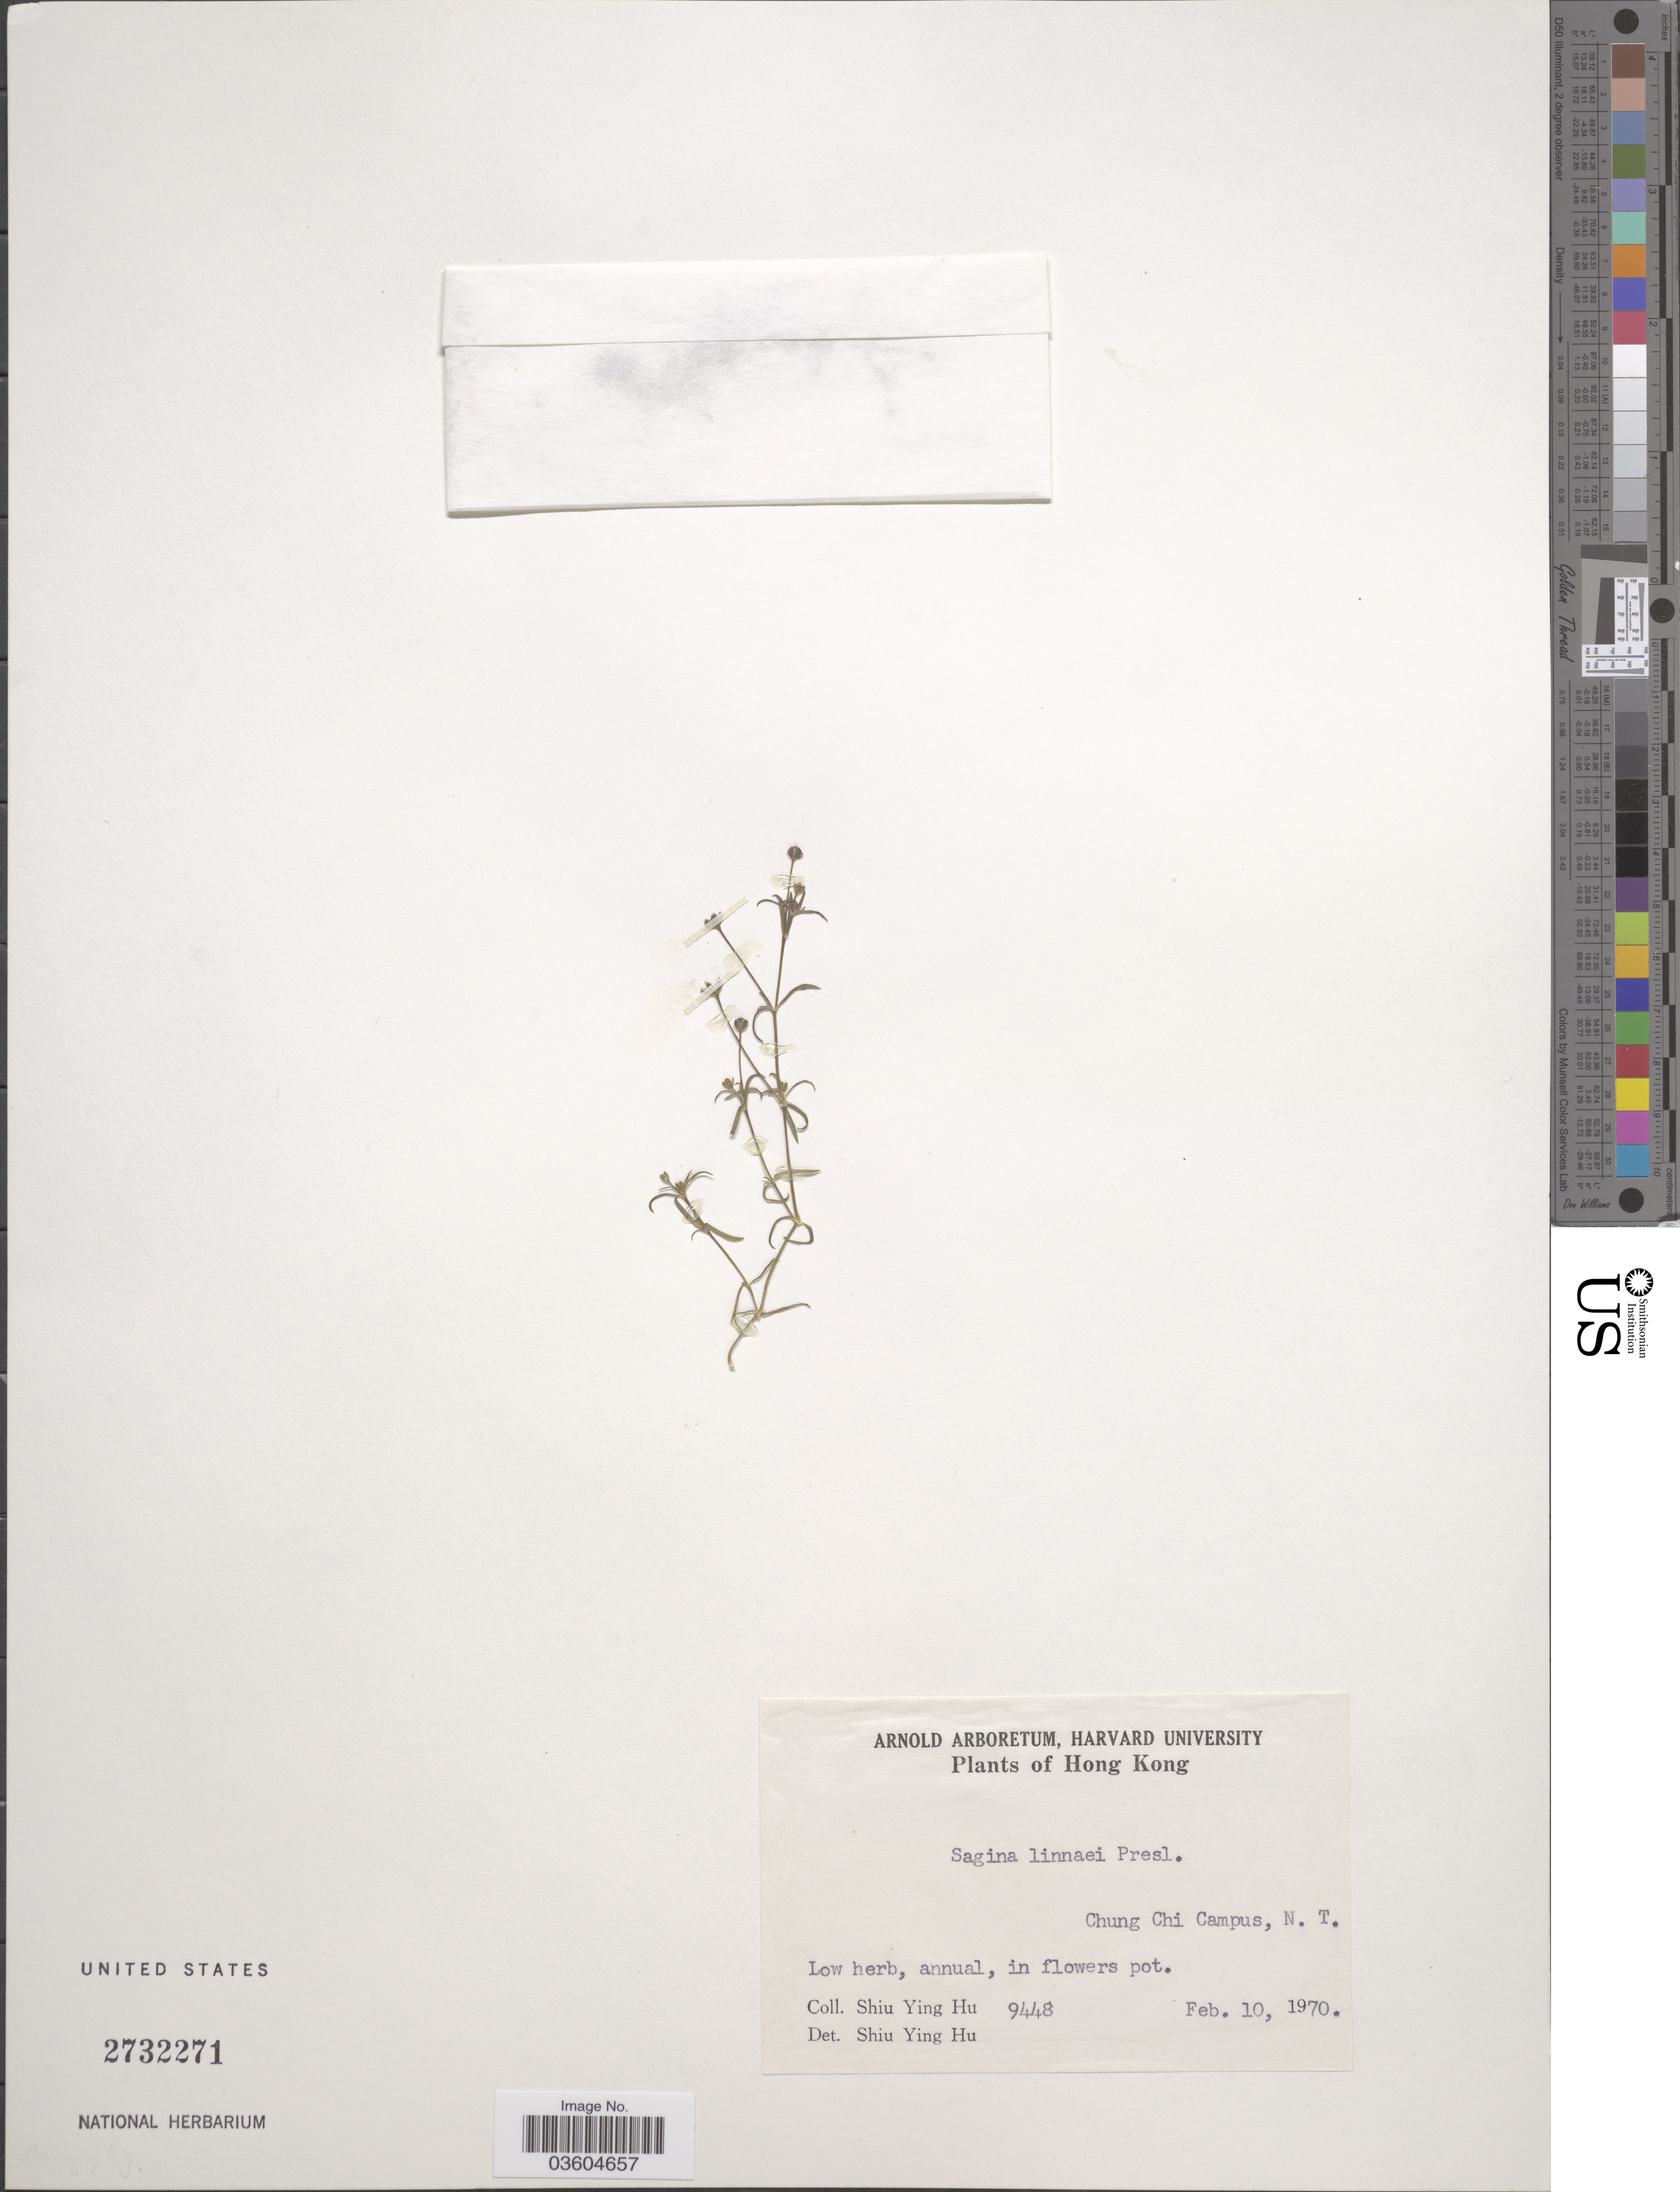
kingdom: Plantae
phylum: Tracheophyta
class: Magnoliopsida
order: Caryophyllales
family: Caryophyllaceae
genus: Sagina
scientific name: Sagina maxima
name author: A. Gray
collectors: S. Y. Hu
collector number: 9448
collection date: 1970-02-10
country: China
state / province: Hong Kong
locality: Chung Chi Campus, N. T.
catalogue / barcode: US 2732271